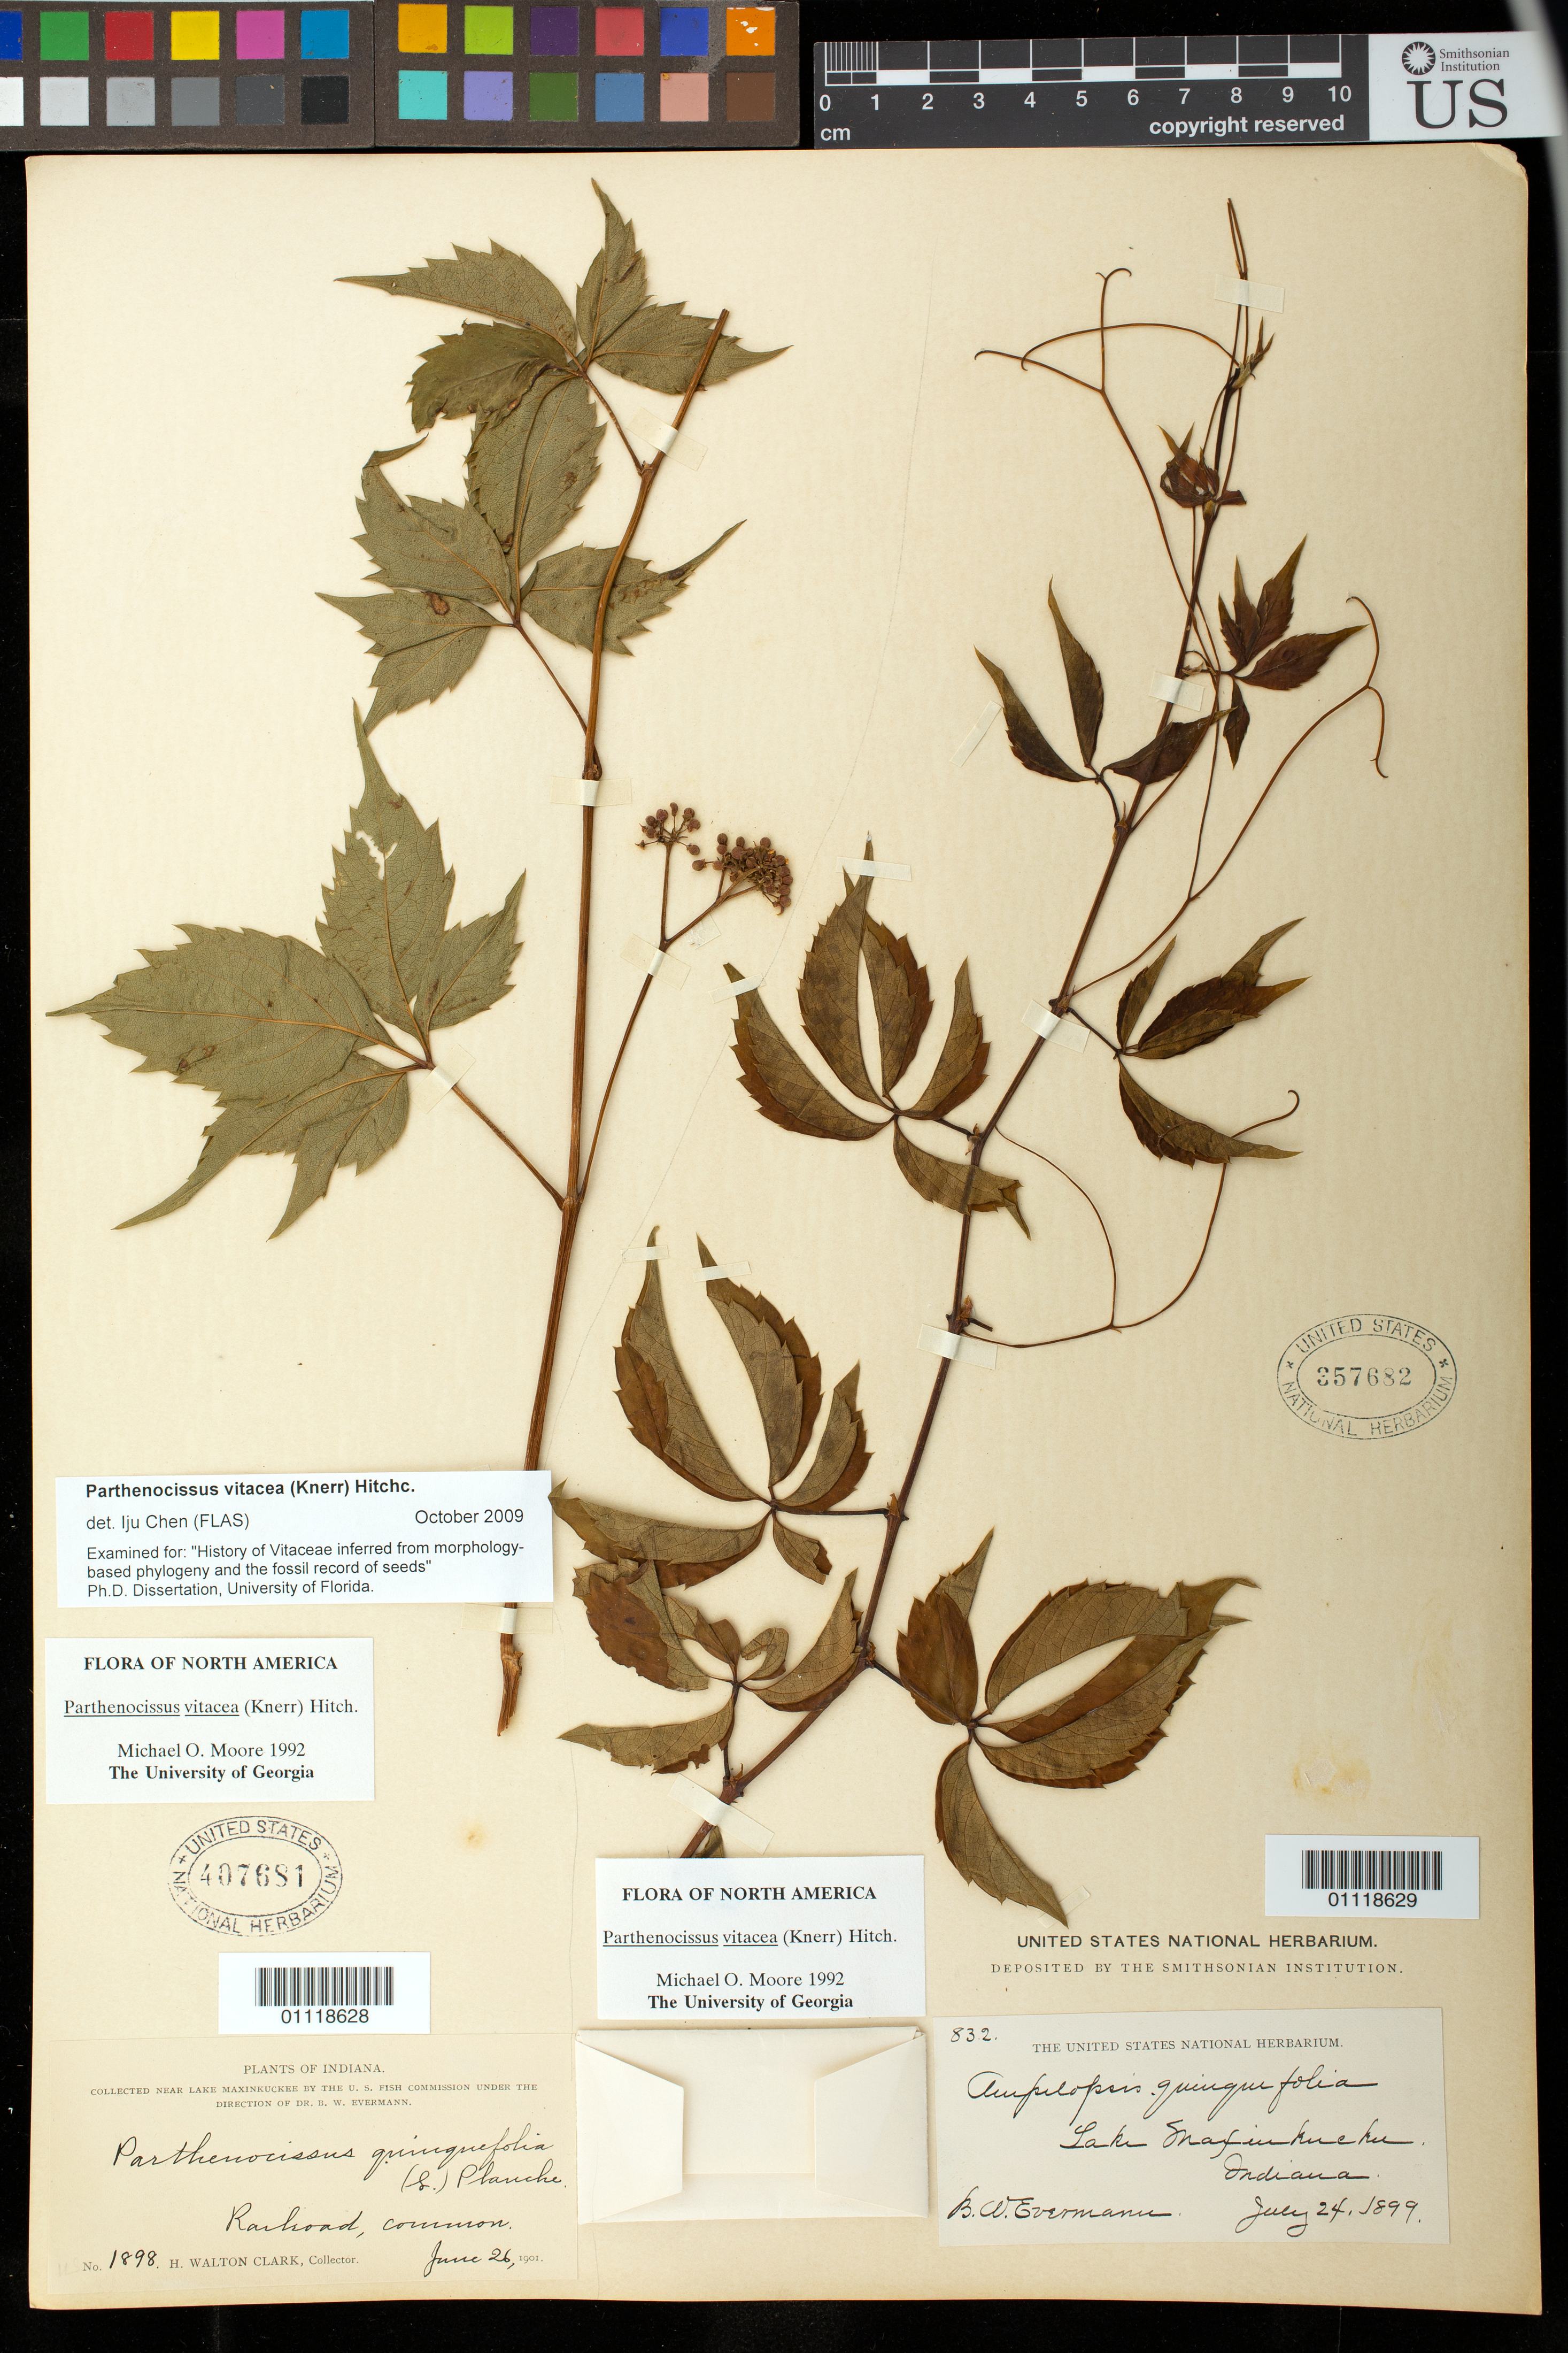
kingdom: Plantae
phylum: Tracheophyta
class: Magnoliopsida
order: Vitales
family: Vitaceae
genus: Parthenocissus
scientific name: Parthenocissus vitacea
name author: (Knerr) Hitchc.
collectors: B. W. Evermann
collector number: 832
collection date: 1899-07-24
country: United States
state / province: Indiana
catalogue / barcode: US 357682